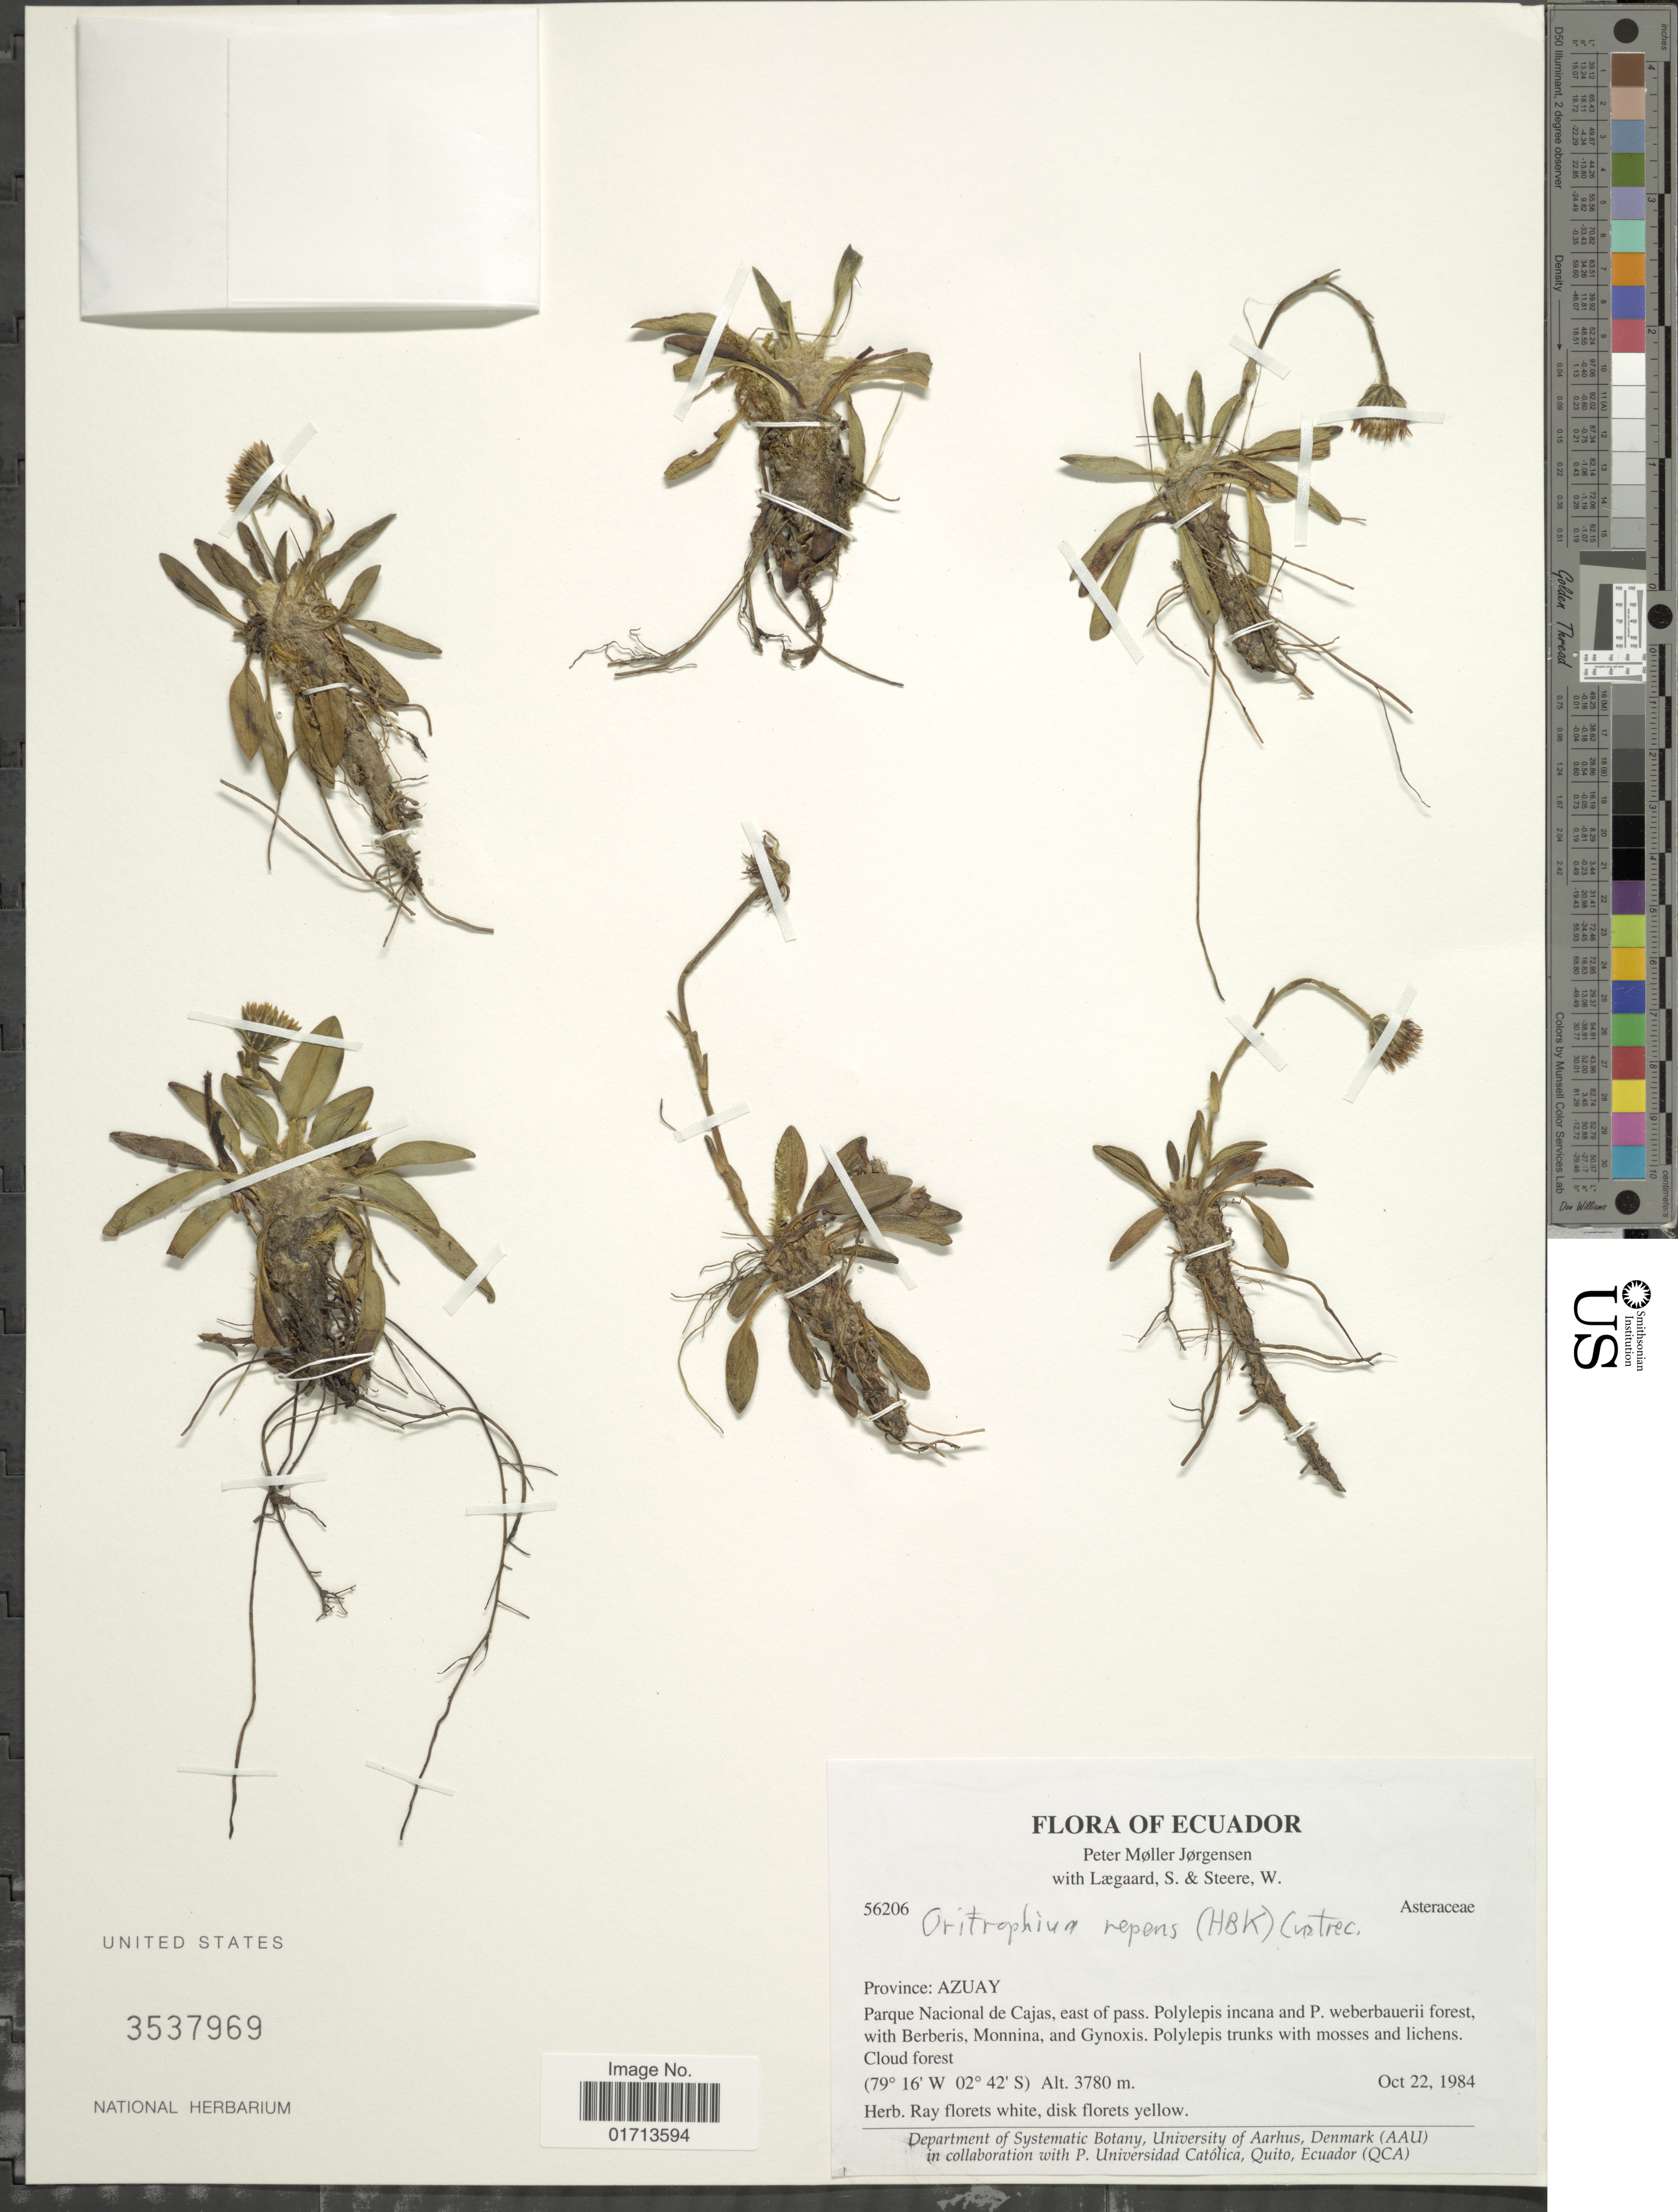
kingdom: Plantae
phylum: Tracheophyta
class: Magnoliopsida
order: Asterales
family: Asteraceae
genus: Oritrophium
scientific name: Oritrophium repens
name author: (Kunth) Cuatrec.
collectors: P. Jörgensen, S. Lægaard & W. C. Steere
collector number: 56206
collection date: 1984-10-22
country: Ecuador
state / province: Azuay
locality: Parque Nacional de Cajas, east of pass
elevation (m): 3780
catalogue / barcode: US 3537969